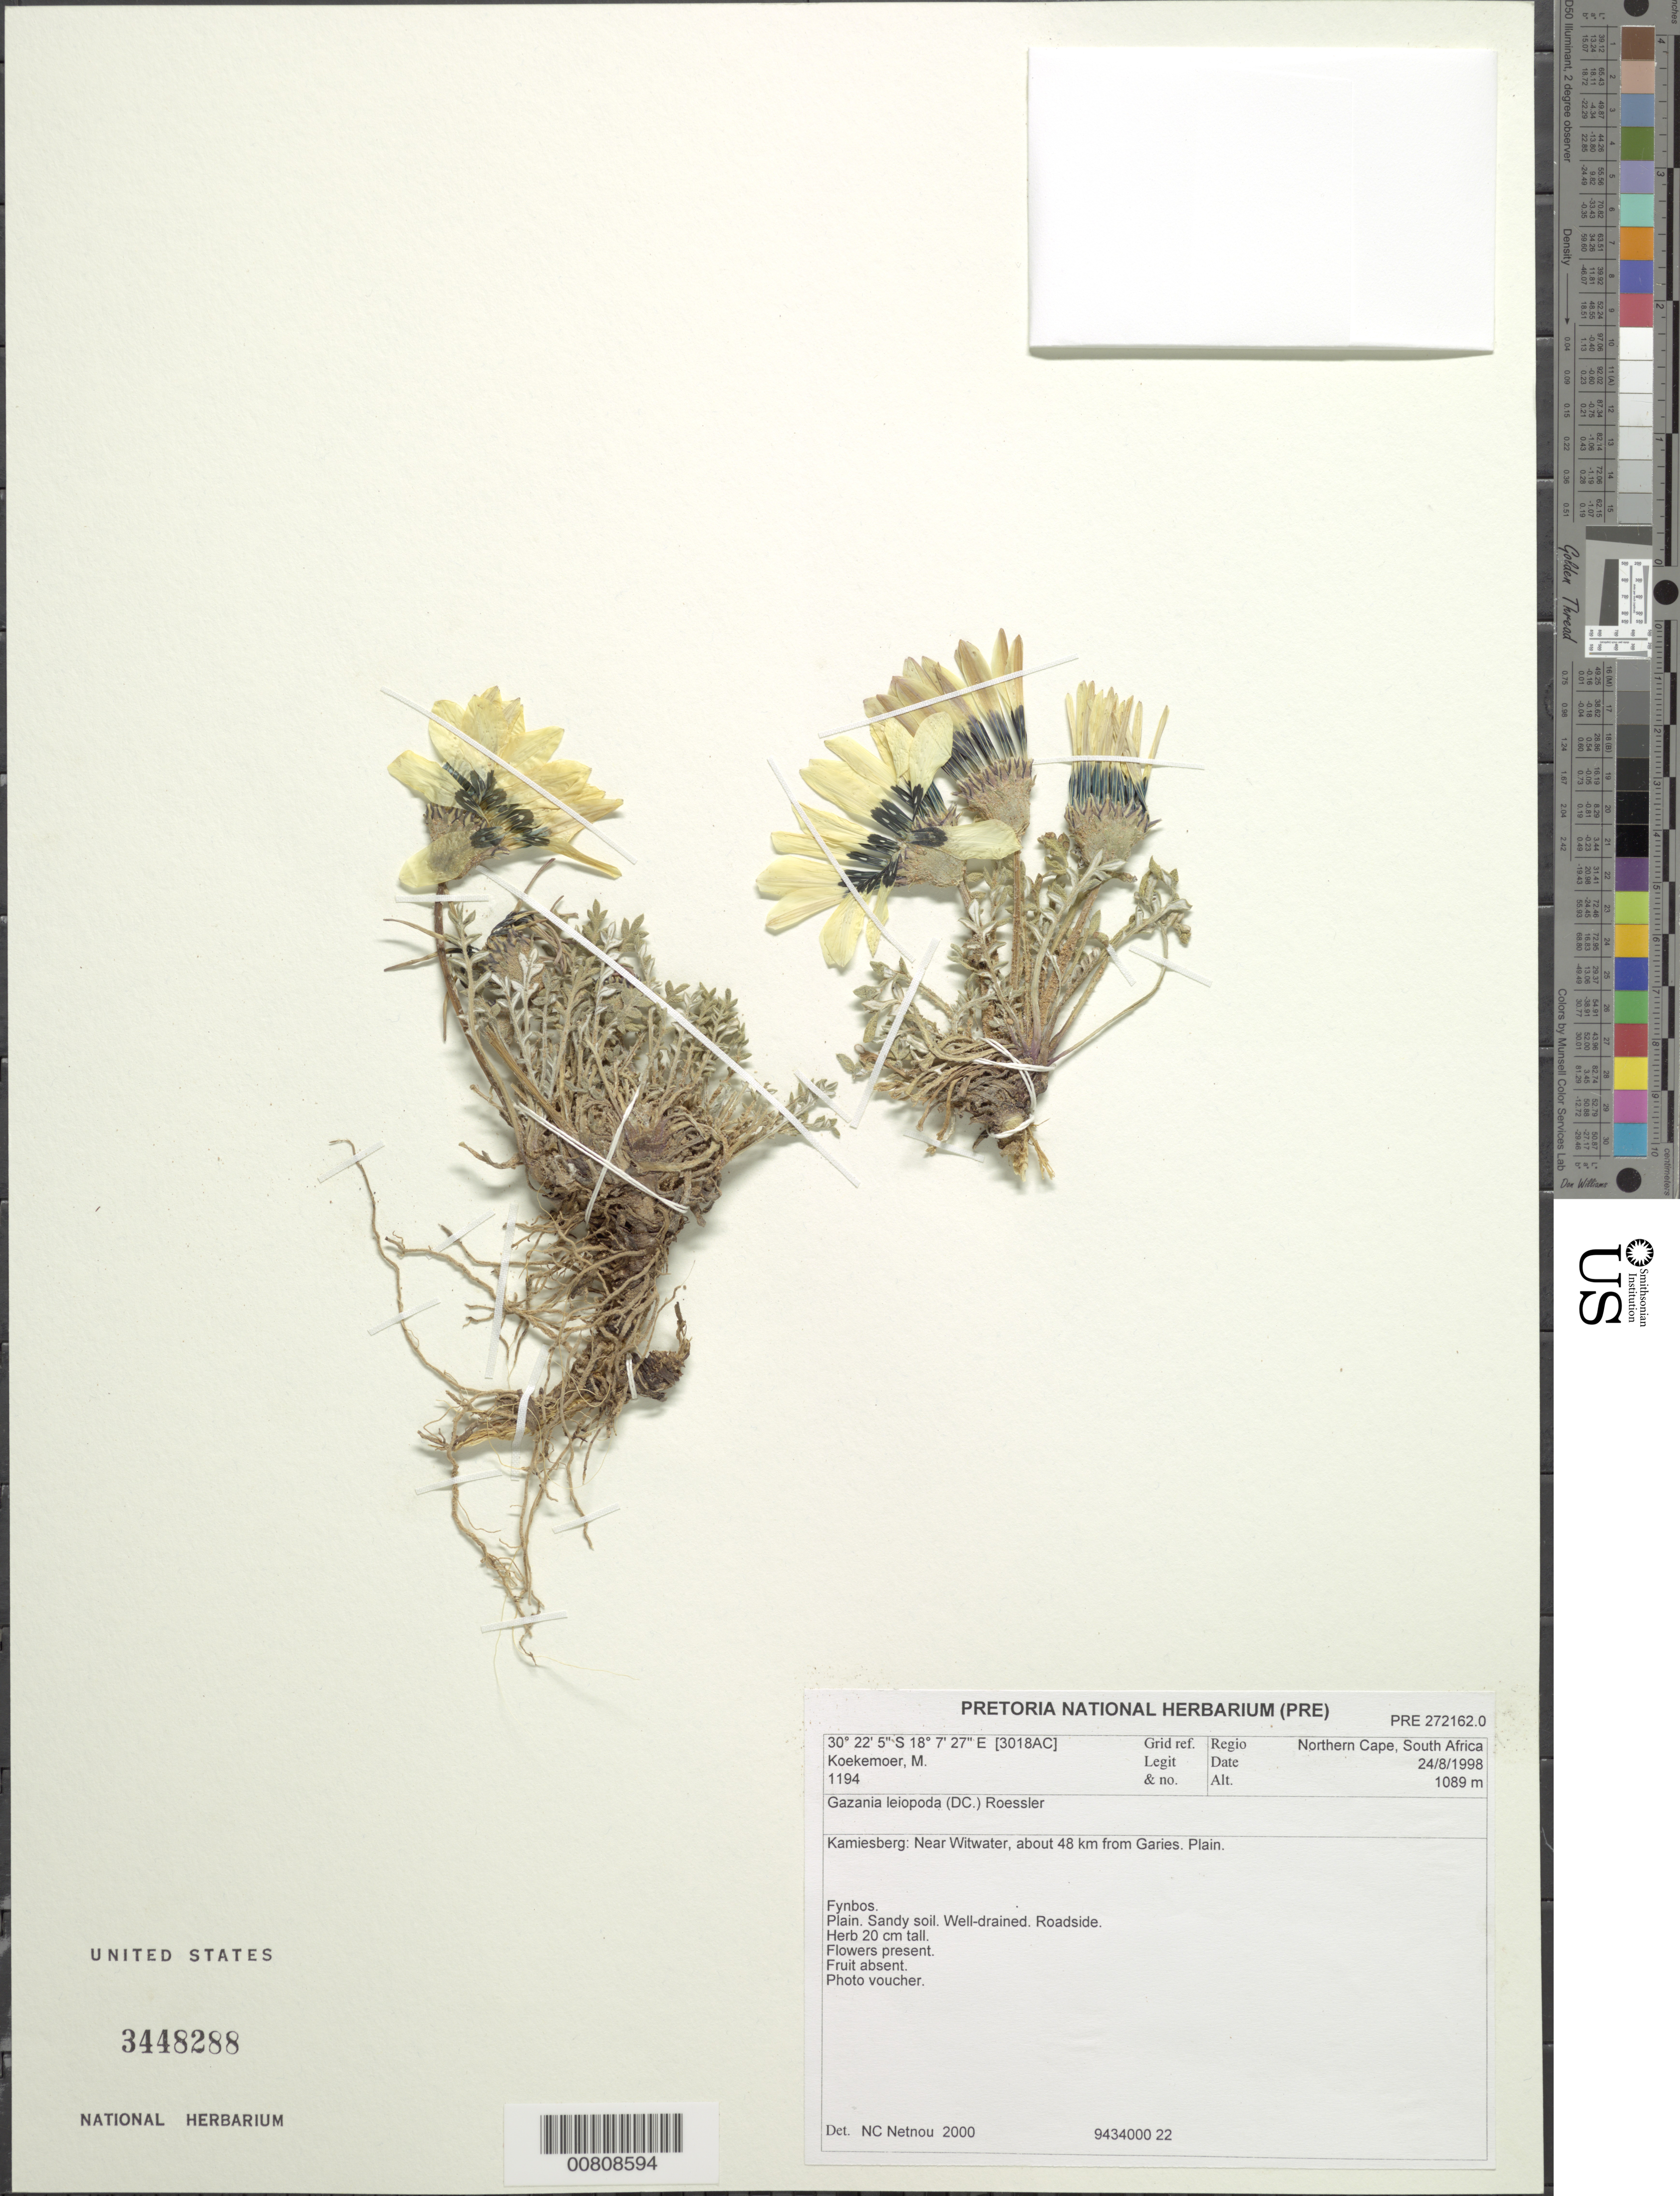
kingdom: Plantae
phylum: Tracheophyta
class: Magnoliopsida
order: Asterales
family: Asteraceae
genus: Gazania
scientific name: Gazania leiopoda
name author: (DC.) Roessler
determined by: Netnou, N. C.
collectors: M. Koekemoer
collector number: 1194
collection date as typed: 24 August 1998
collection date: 1998-08-24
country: South Africa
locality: Northern Cape; Kamiesberg, near Witwater, 48 km from Garies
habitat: Fynbos, plain, sandy soil, well-drained, roadside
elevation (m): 1089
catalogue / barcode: US 3448288